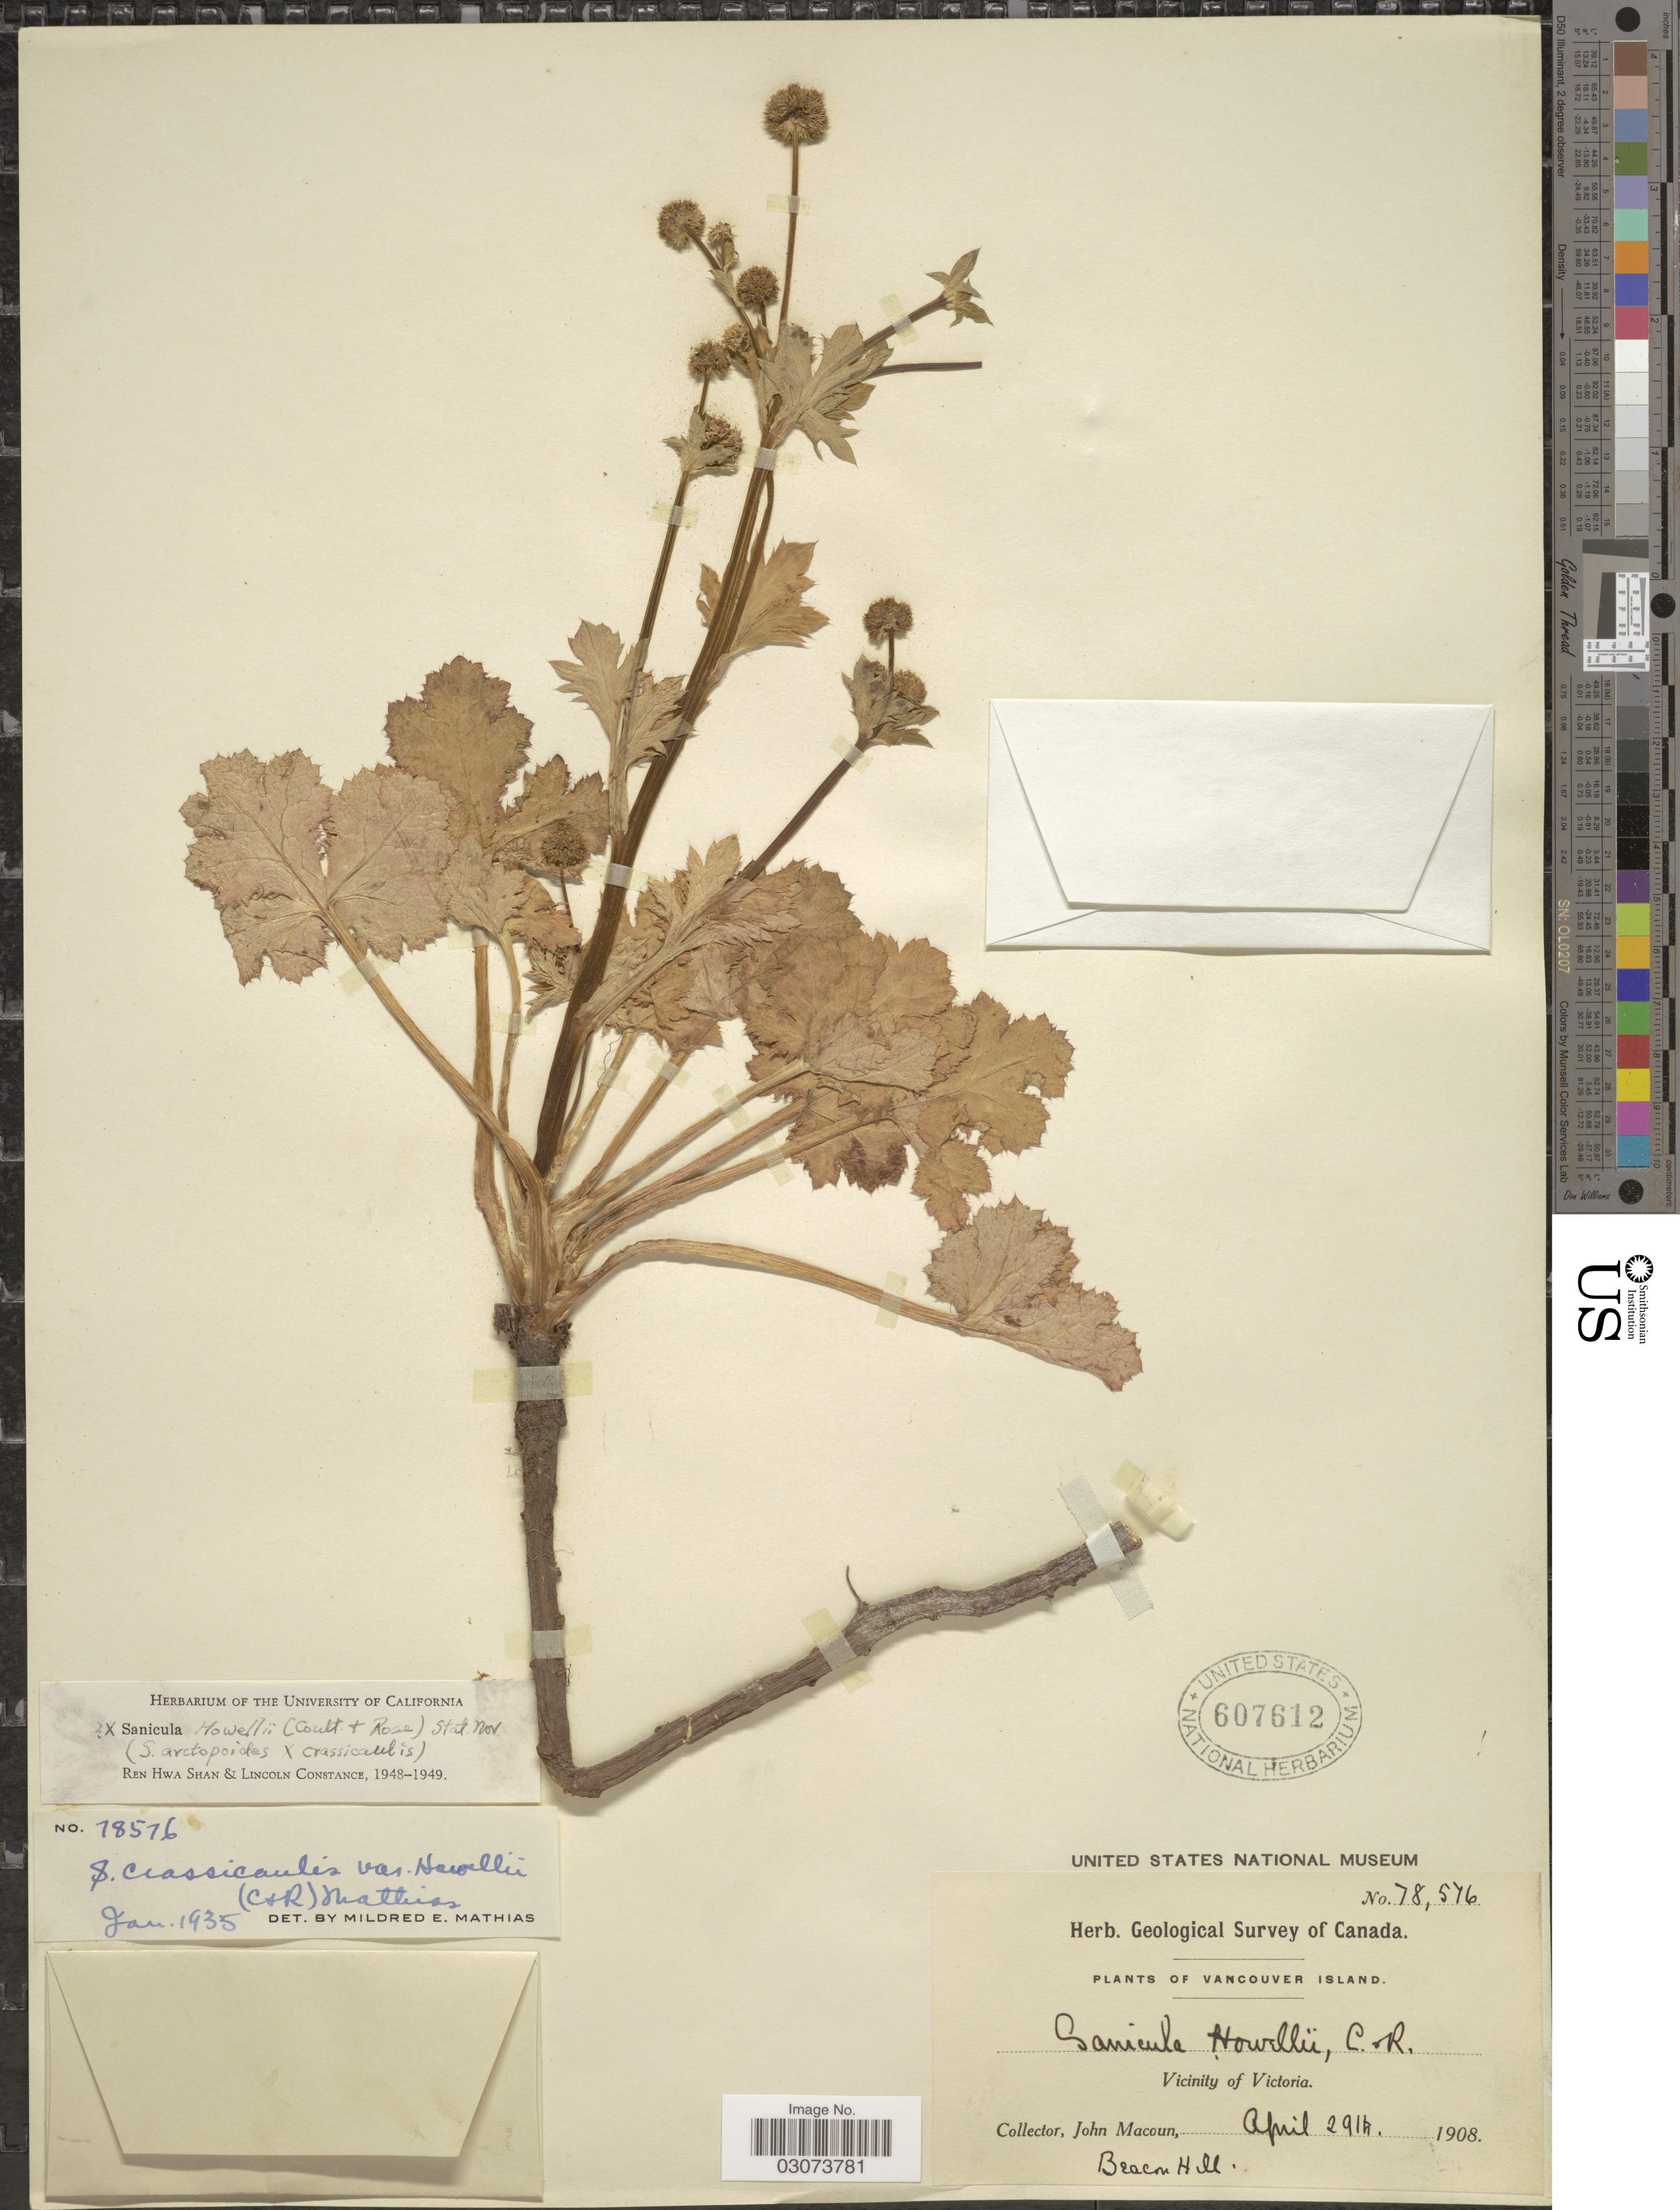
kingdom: Plantae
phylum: Tracheophyta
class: Magnoliopsida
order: Apiales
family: Apiaceae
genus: Sanicula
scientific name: Sanicula howellii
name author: J.M. Coult. & Rose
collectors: J. Macoun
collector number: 78576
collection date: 1908-04-29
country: Canada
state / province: British Columbia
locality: Vancouver Island. Vicinity of Victoria. Beacon Hill.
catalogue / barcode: US 607612